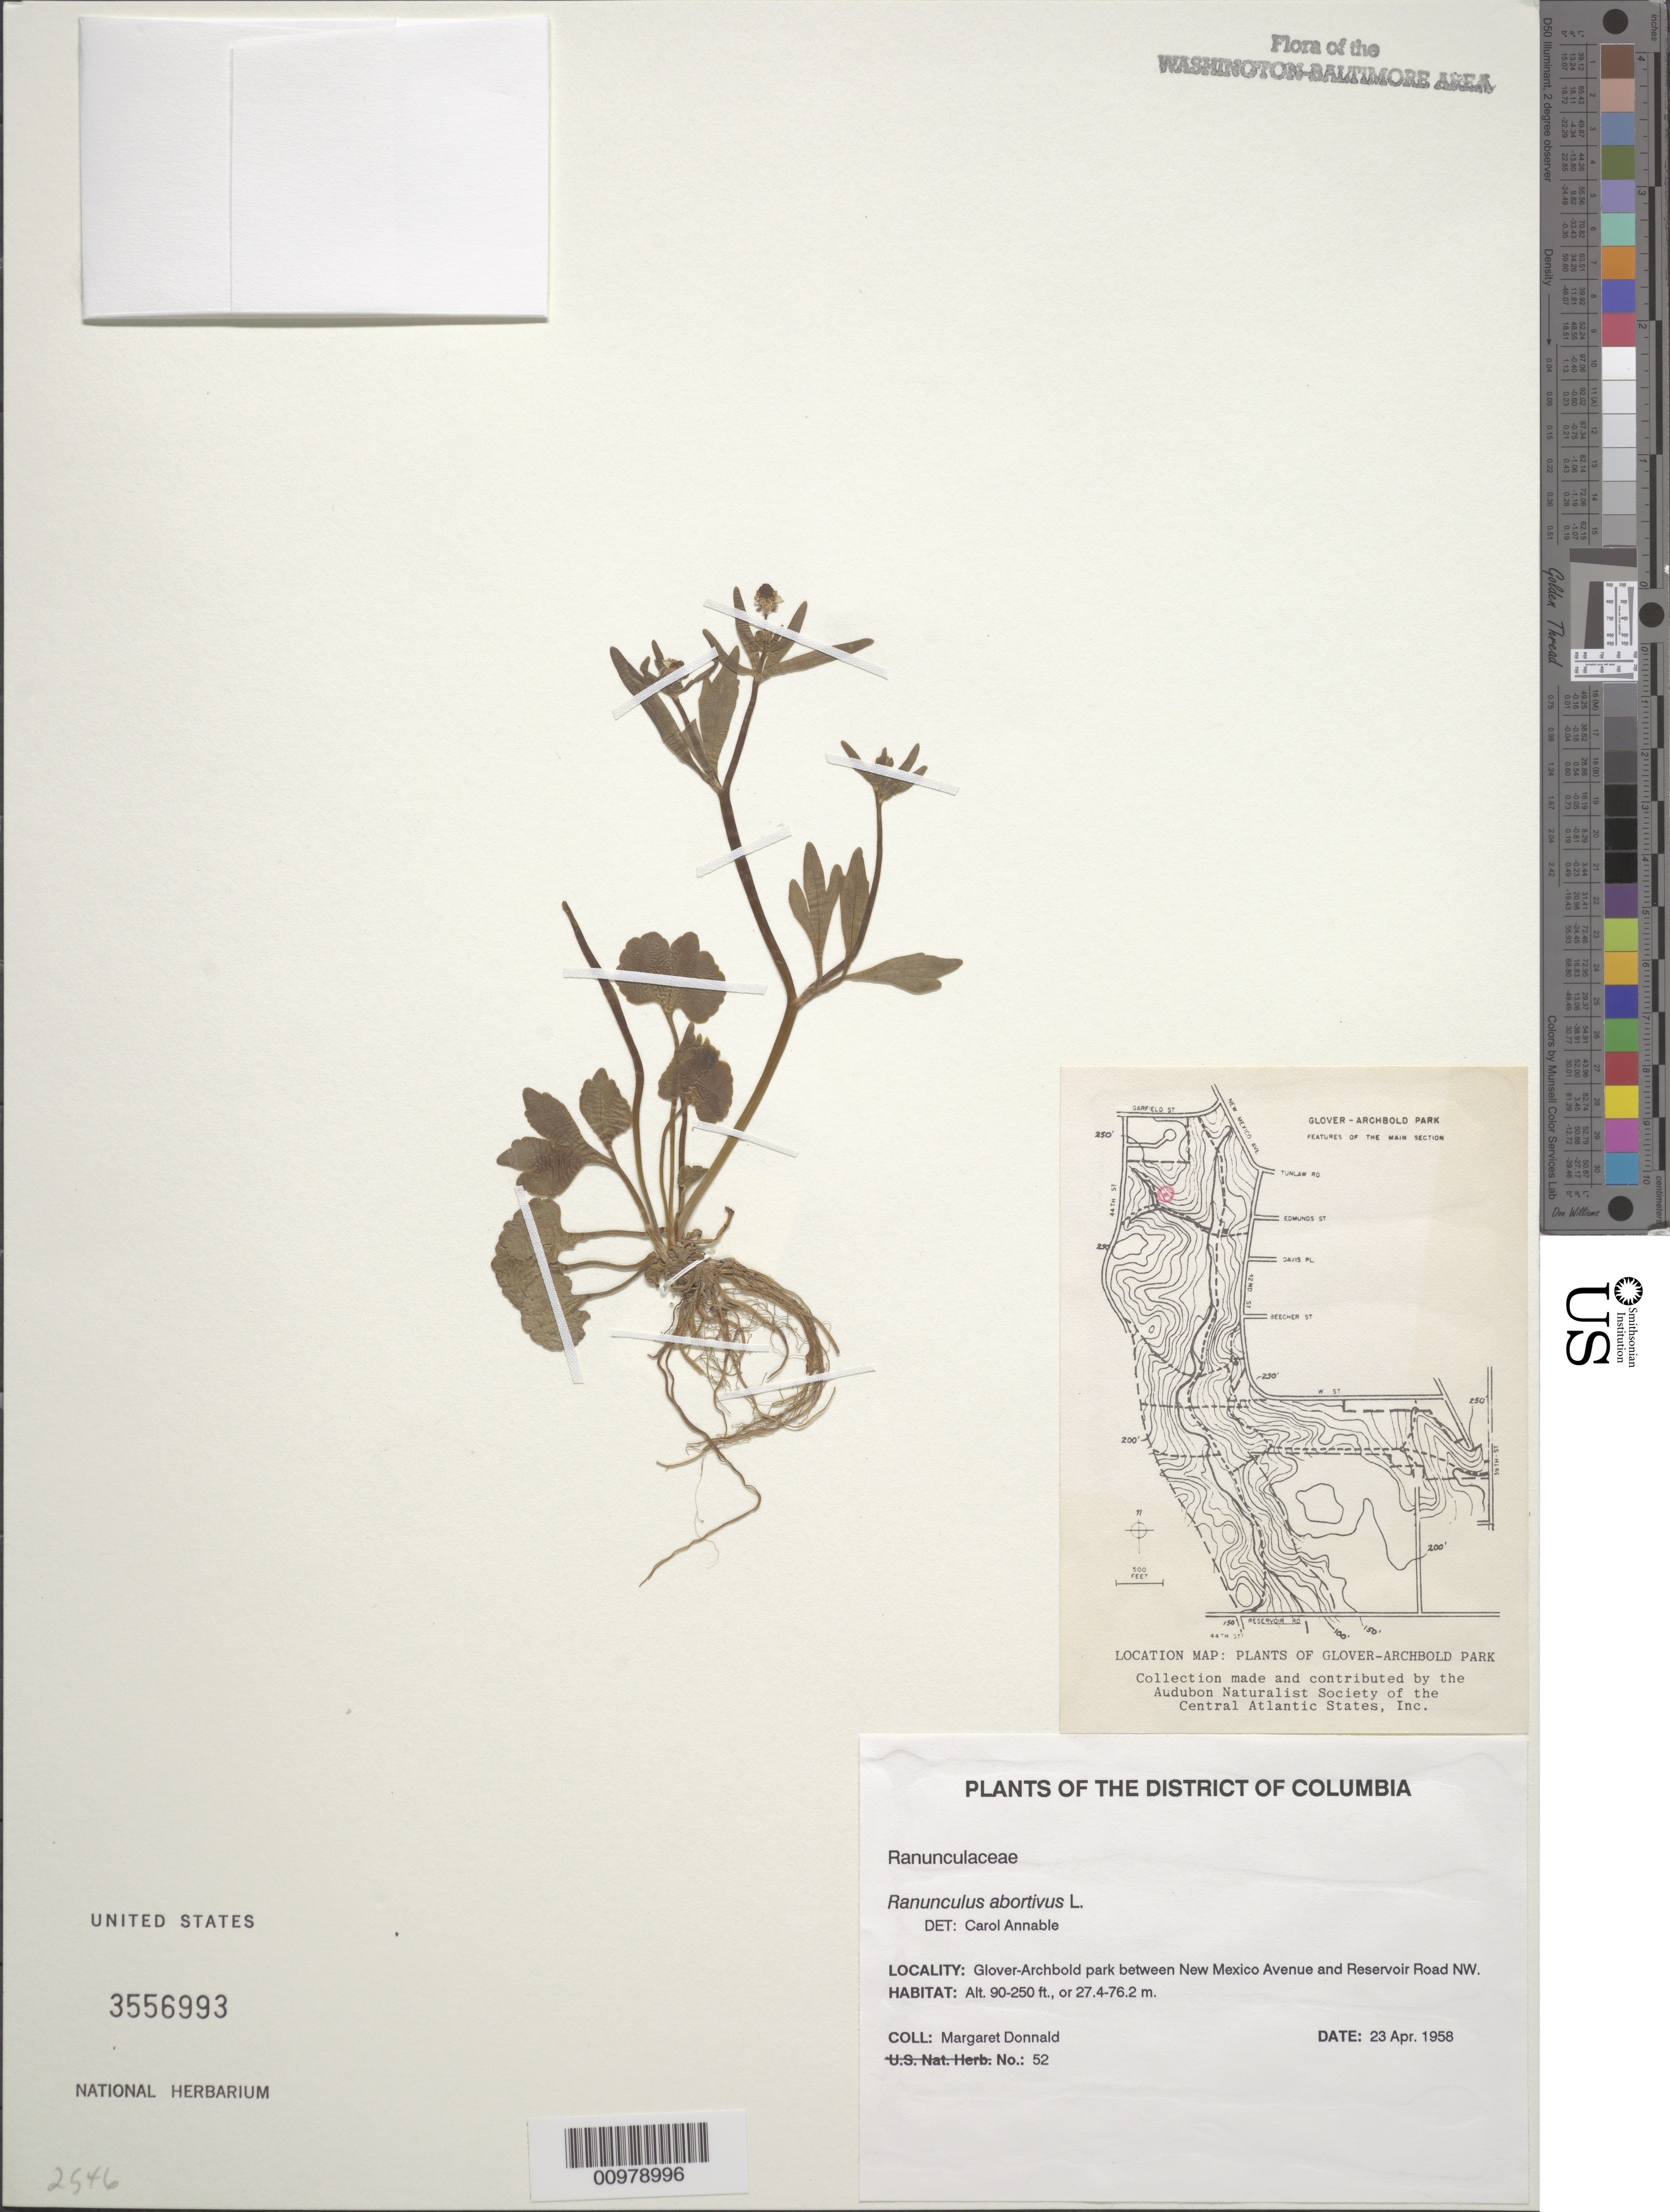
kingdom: Plantae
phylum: Tracheophyta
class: Magnoliopsida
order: Ranunculales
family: Ranunculaceae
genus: Ranunculus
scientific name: Ranunculus abortivus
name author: L.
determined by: Annable, C. R.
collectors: M. Donnald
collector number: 52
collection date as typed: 23 Apr 1958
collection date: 1958-04-23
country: United States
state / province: District of Columbia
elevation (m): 27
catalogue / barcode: US 3556993